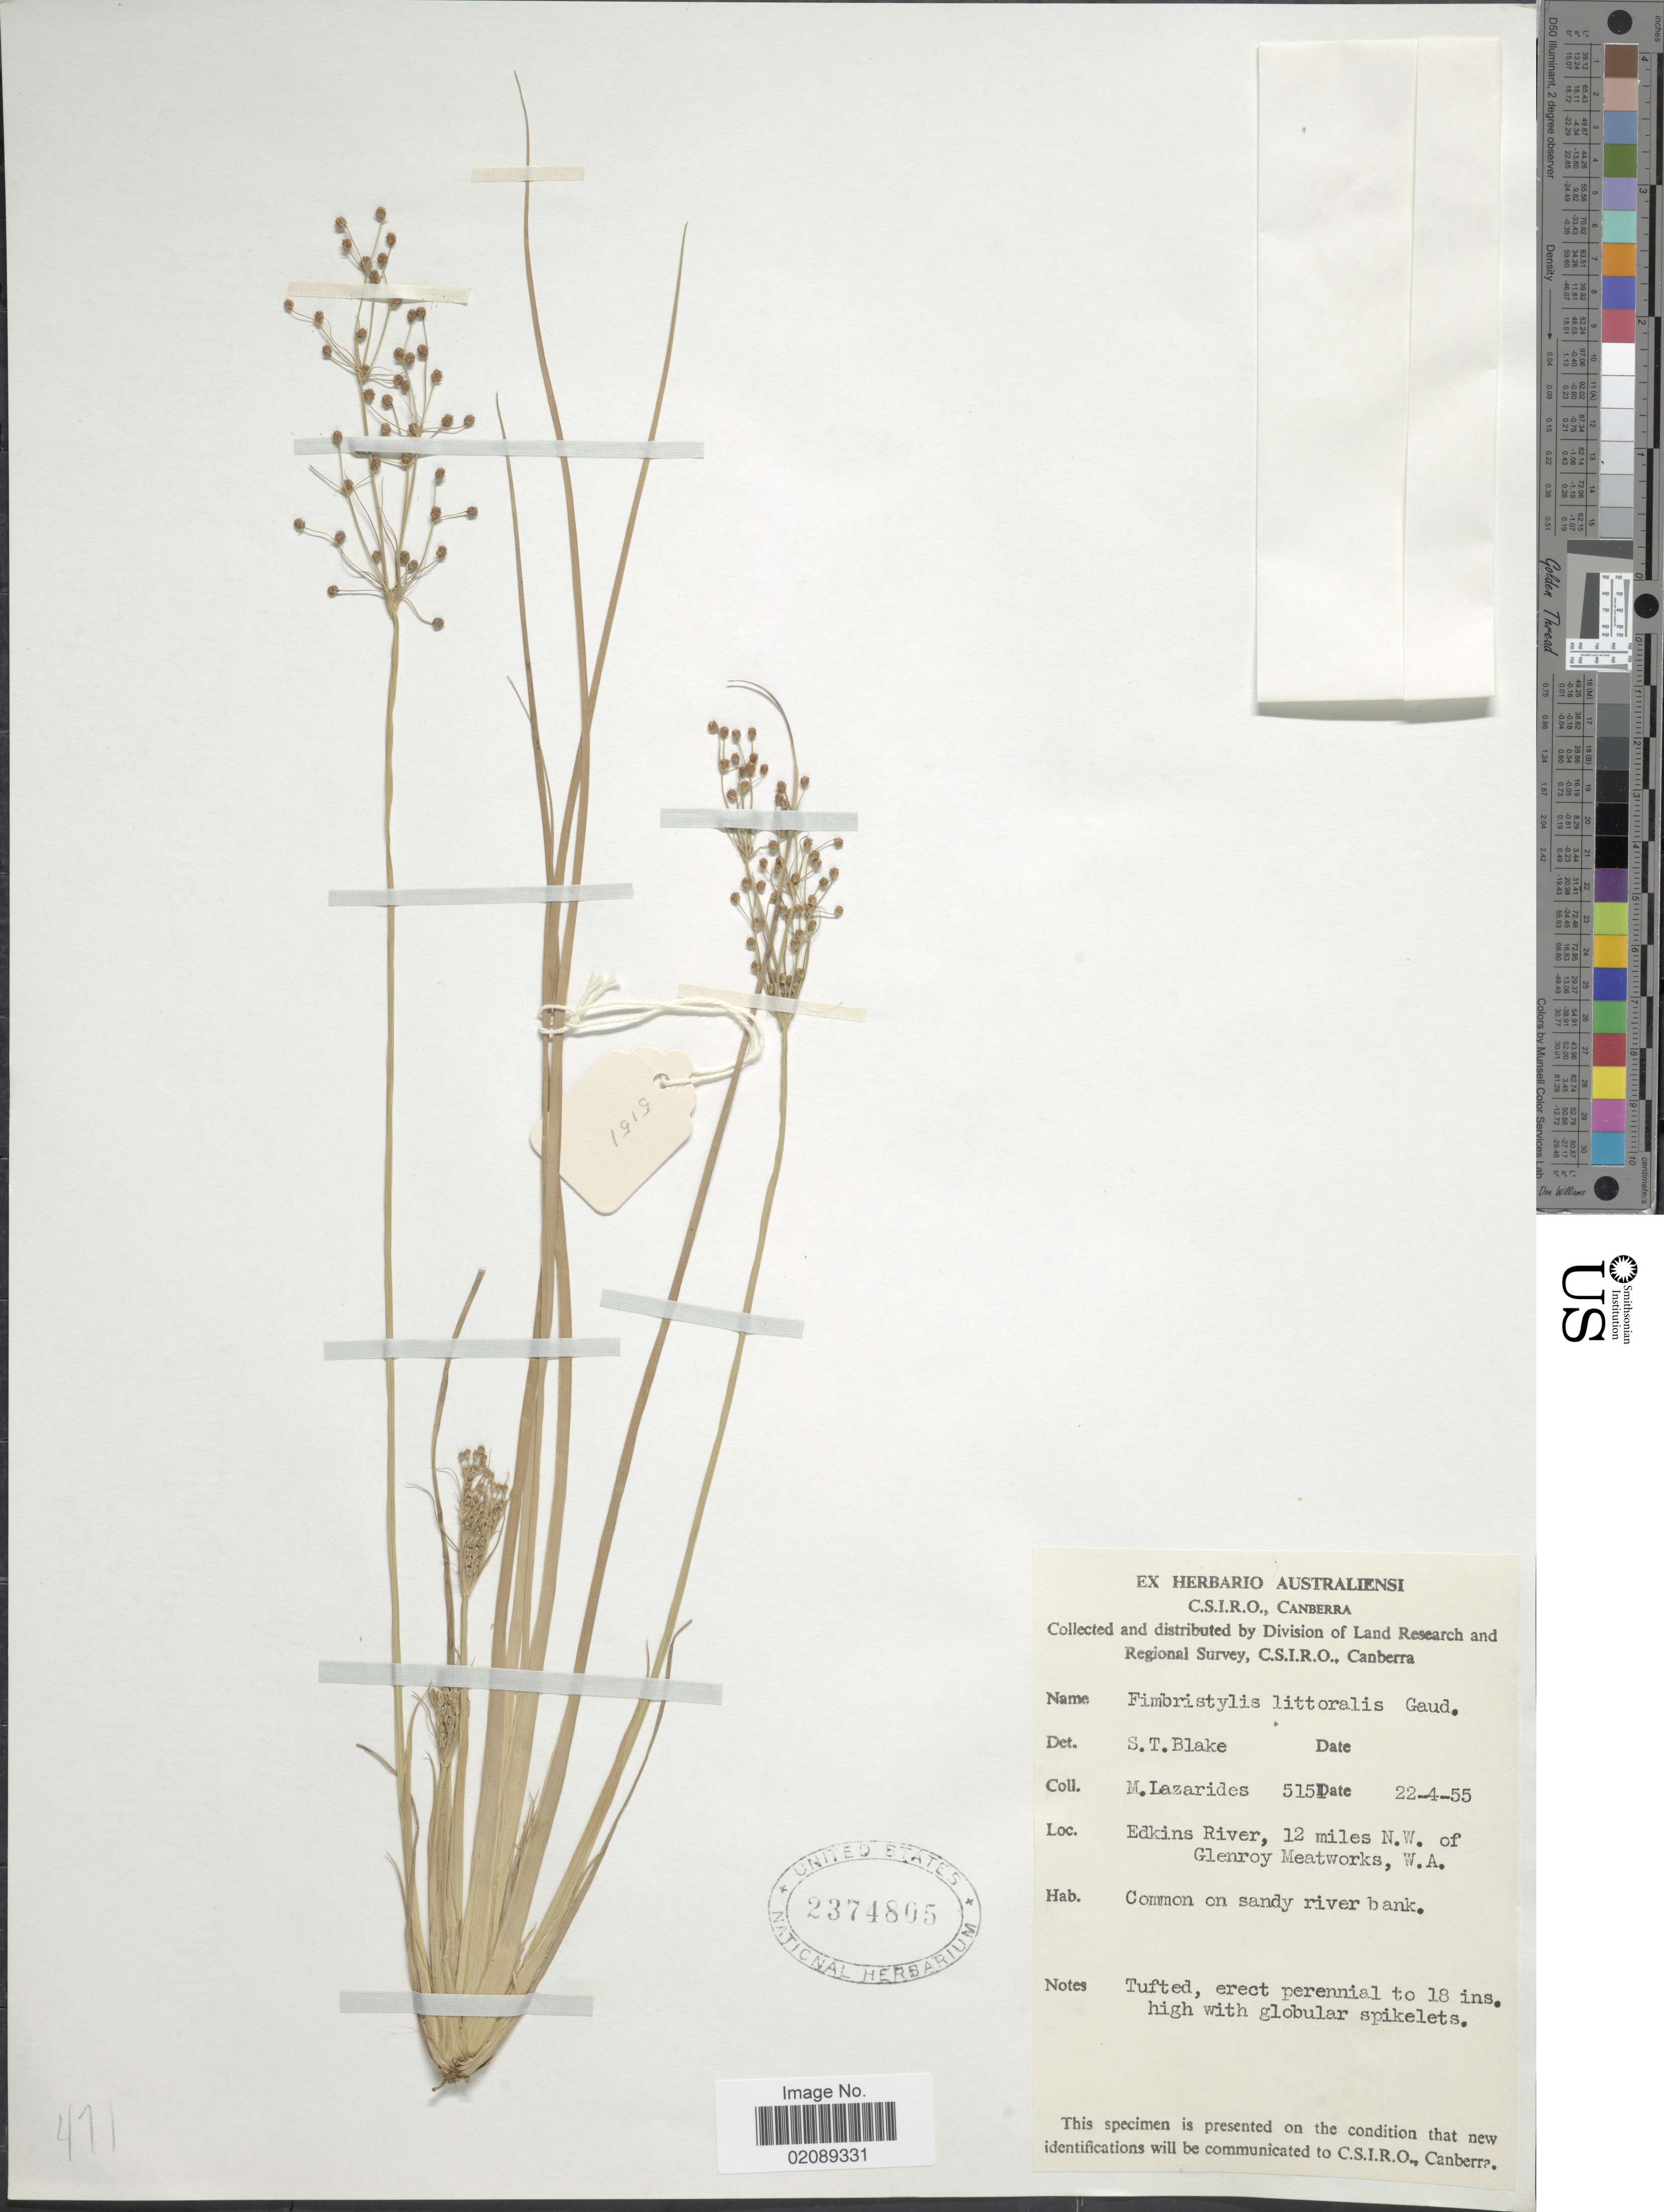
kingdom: Plantae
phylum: Tracheophyta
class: Liliopsida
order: Poales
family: Cyperaceae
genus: Fimbristylis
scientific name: Fimbristylis littoralis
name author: Gaudich.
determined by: Strong, M. T., (US), Smithsonian Institution - National Museum of Natural History (UNITED STATES)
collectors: M. Lazarides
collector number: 5151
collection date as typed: Transcribed d/m/y: 22/4/55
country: Australia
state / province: Western Australia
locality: Edkins River, 12 miles N.W. of Glenroy Meatworks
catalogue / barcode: US 2374805